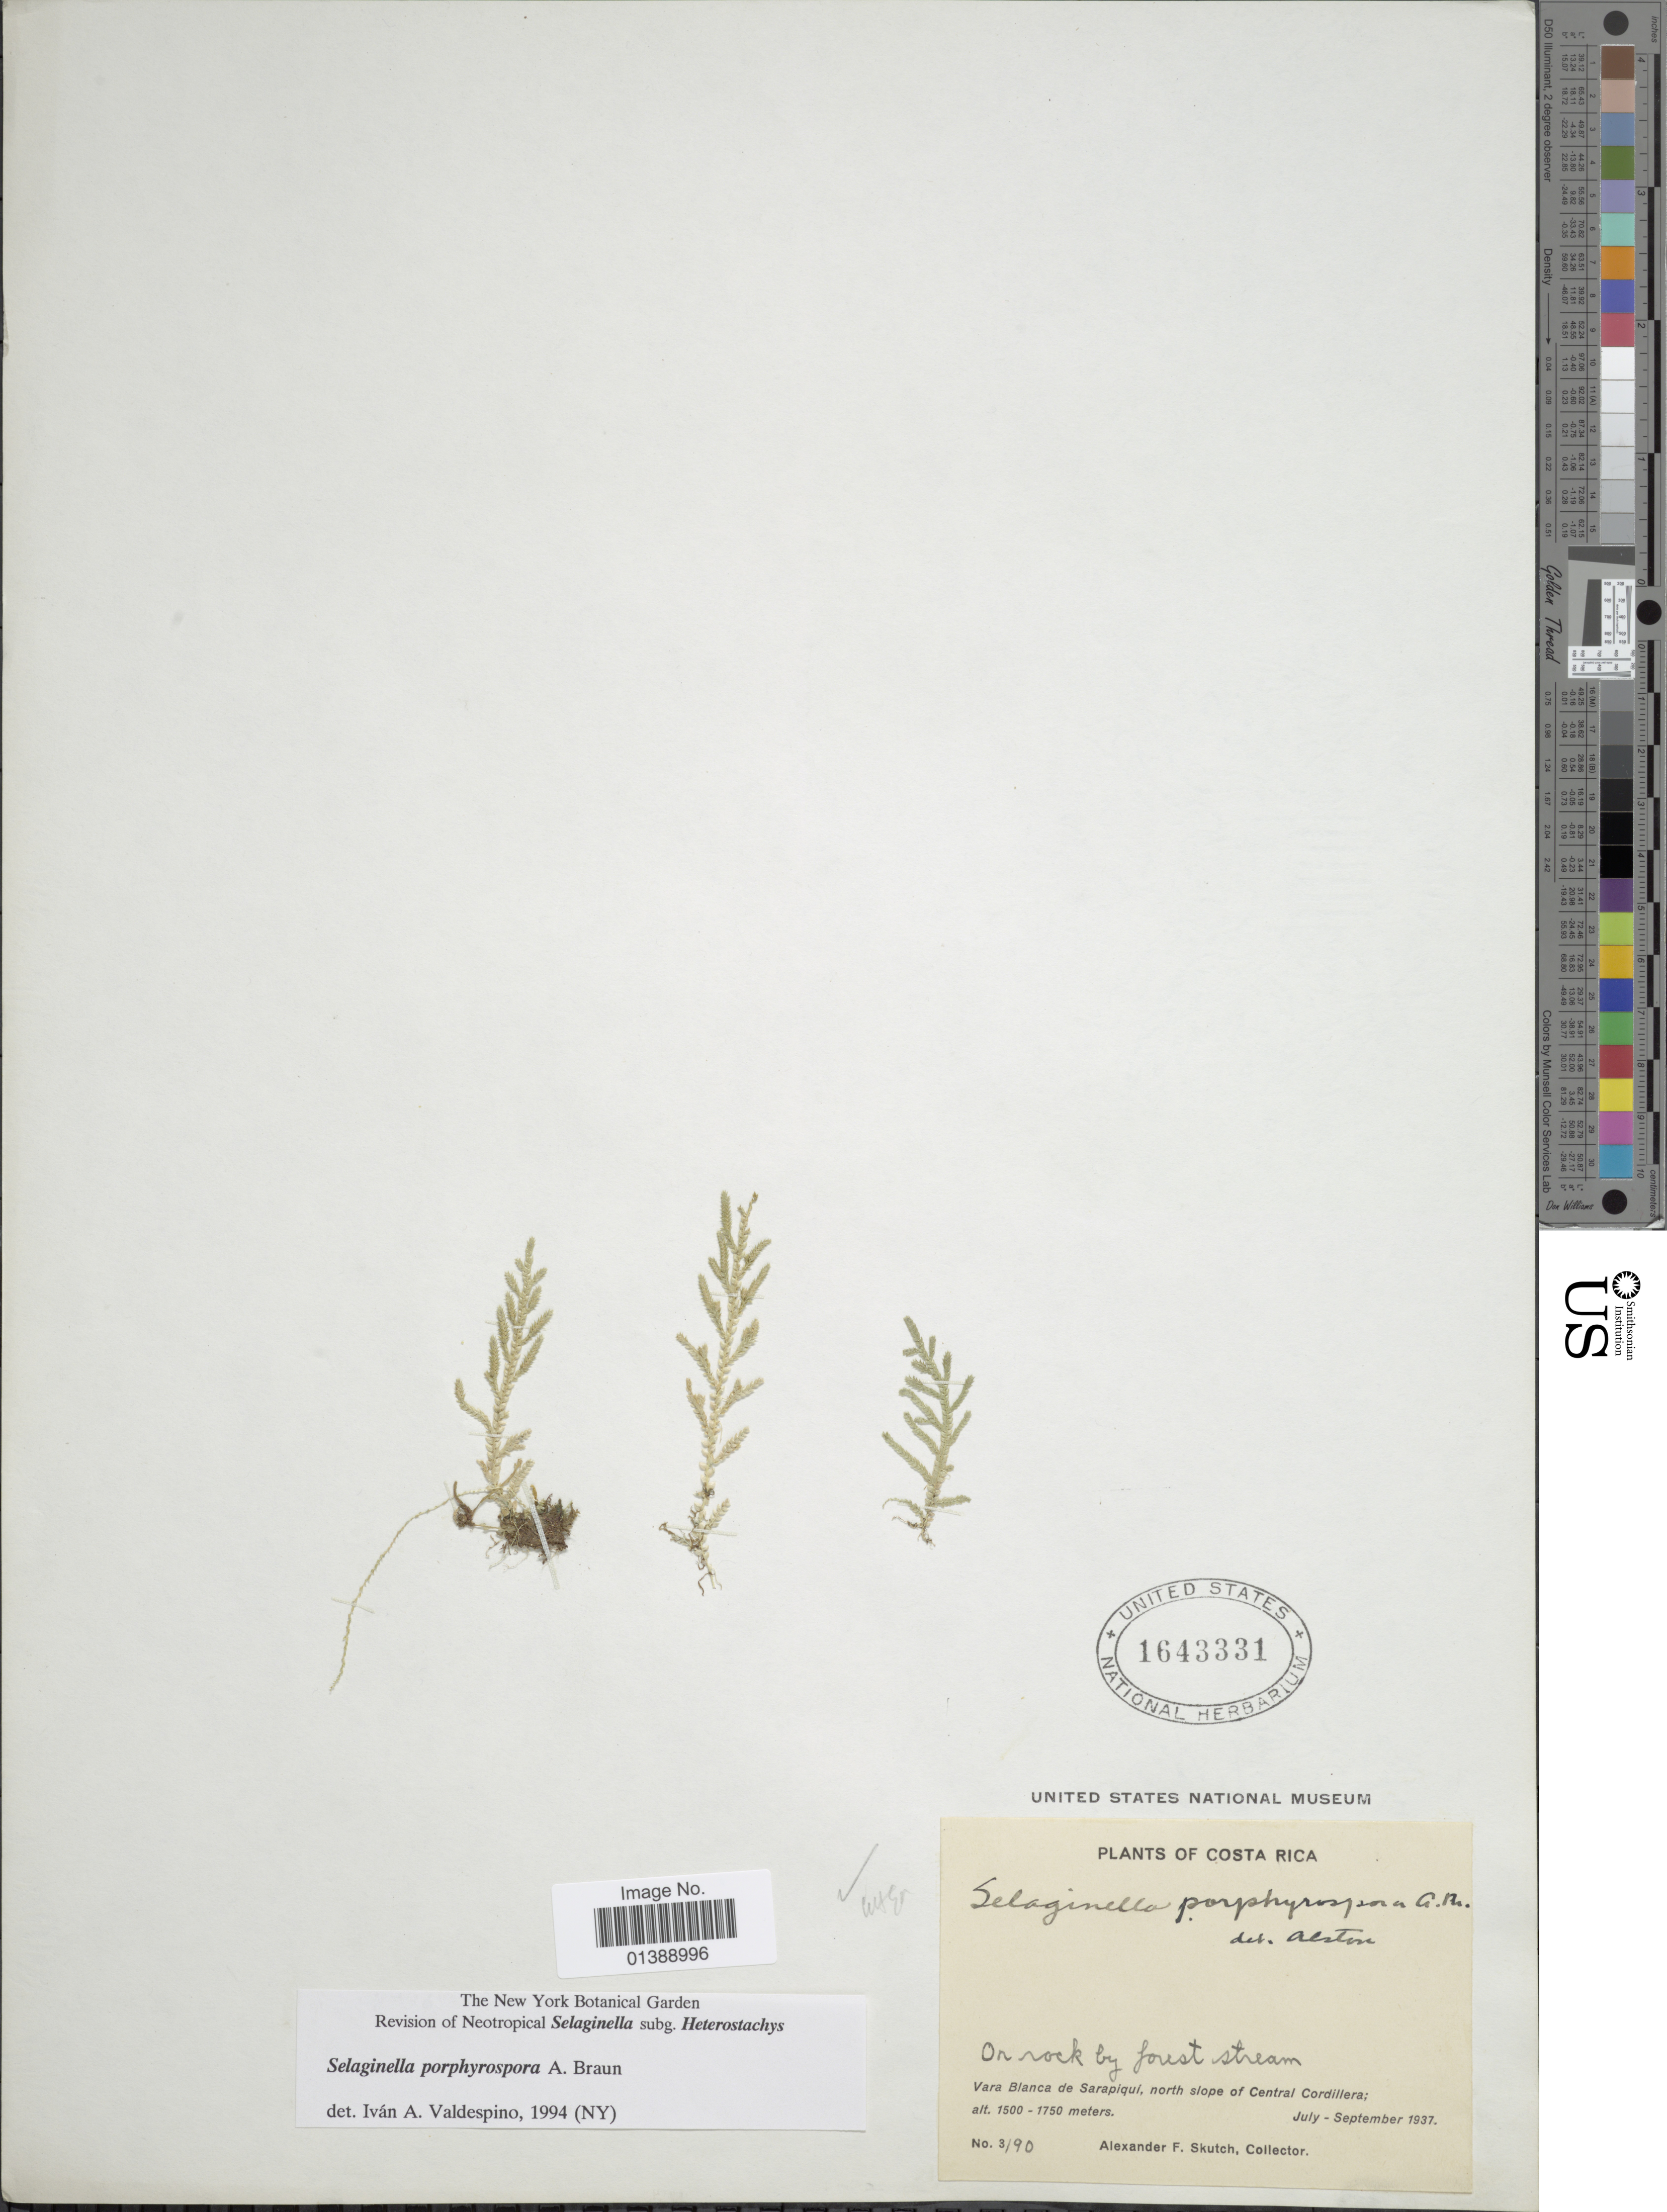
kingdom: Plantae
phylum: Tracheophyta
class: Lycopodiopsida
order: Selaginellales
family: Selaginellaceae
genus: Selaginella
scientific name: Selaginella porphyrospora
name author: A. Braun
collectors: A. F. Skutch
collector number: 3190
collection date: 1937-07/1937-09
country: Costa Rica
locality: Vara Blanca de Sarapiqui, north slope of Central Cordillera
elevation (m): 1500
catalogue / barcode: US 1643331